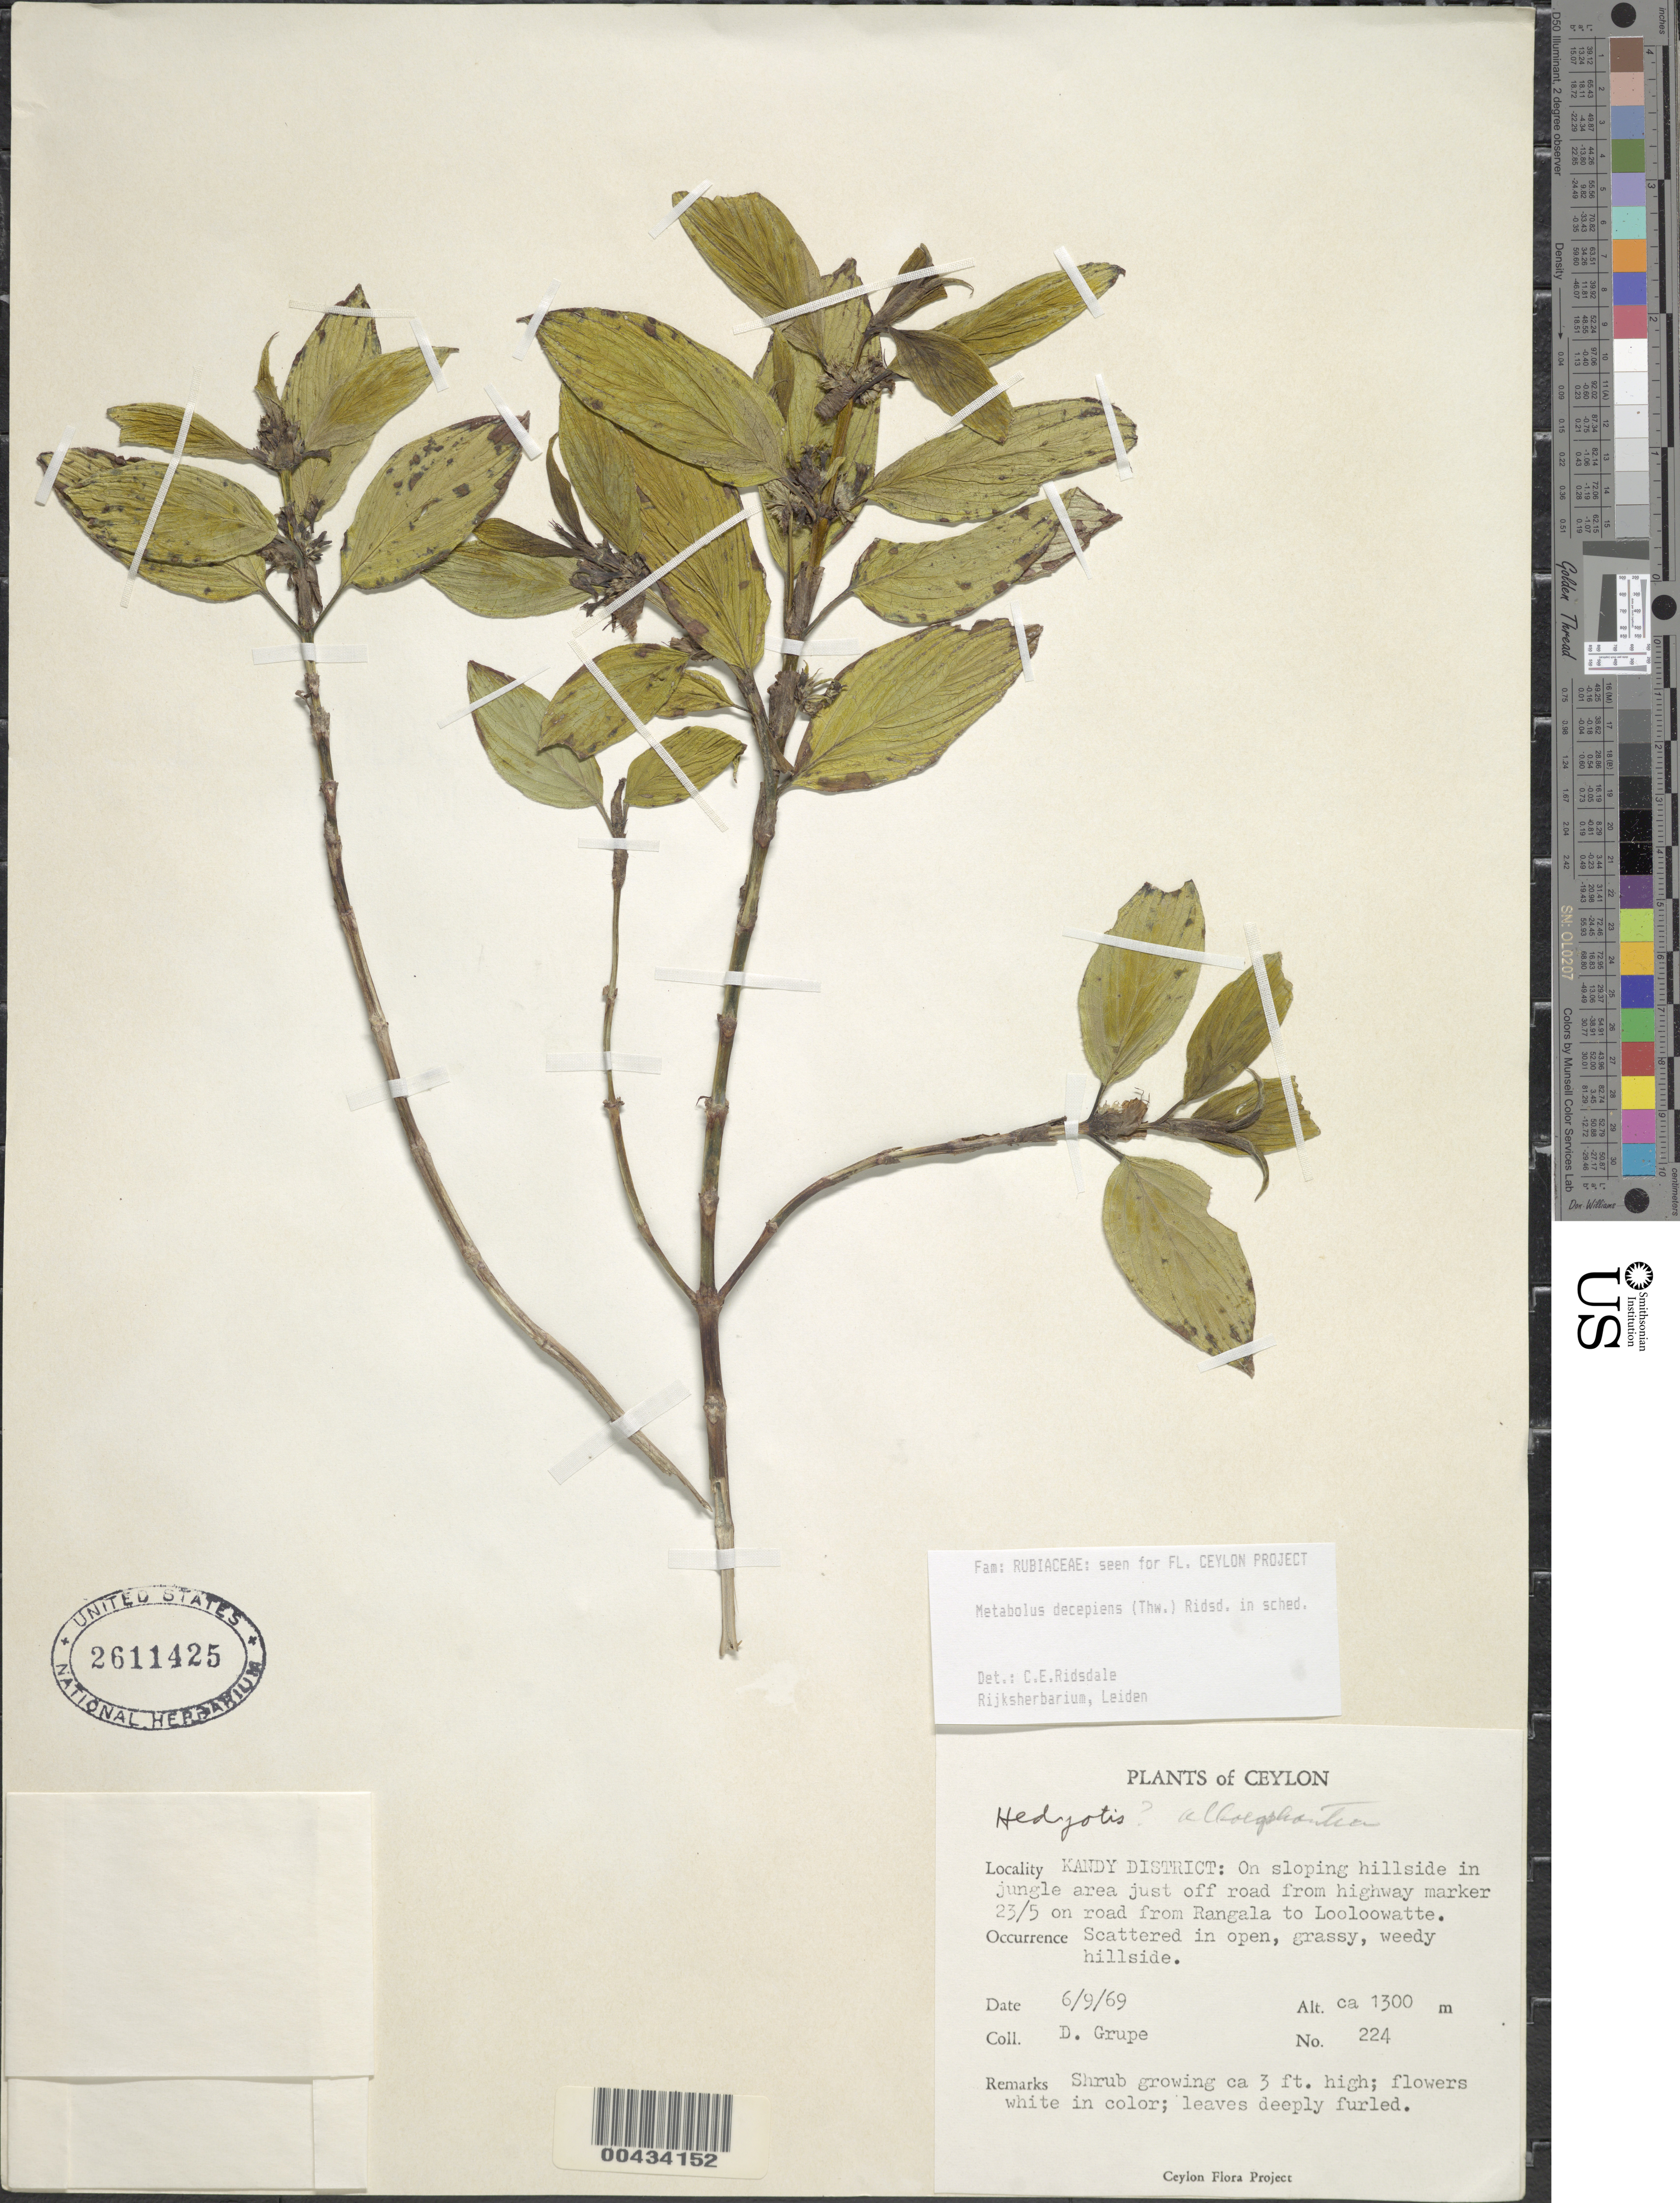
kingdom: Plantae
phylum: Tracheophyta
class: Magnoliopsida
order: Gentianales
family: Rubiaceae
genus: Metabolos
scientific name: Metabolos decepiens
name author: (Thwaites) Ridsdale in sched.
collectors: D. Grupe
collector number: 224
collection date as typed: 06 Sep 1969 or 09 Jun 1969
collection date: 1969-06-09 or 1969-09-06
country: Sri Lanka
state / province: Central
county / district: Kandy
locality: off rd from hwy marker 23/5 on rd from Rangala to Looloowatte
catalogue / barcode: US 2611425